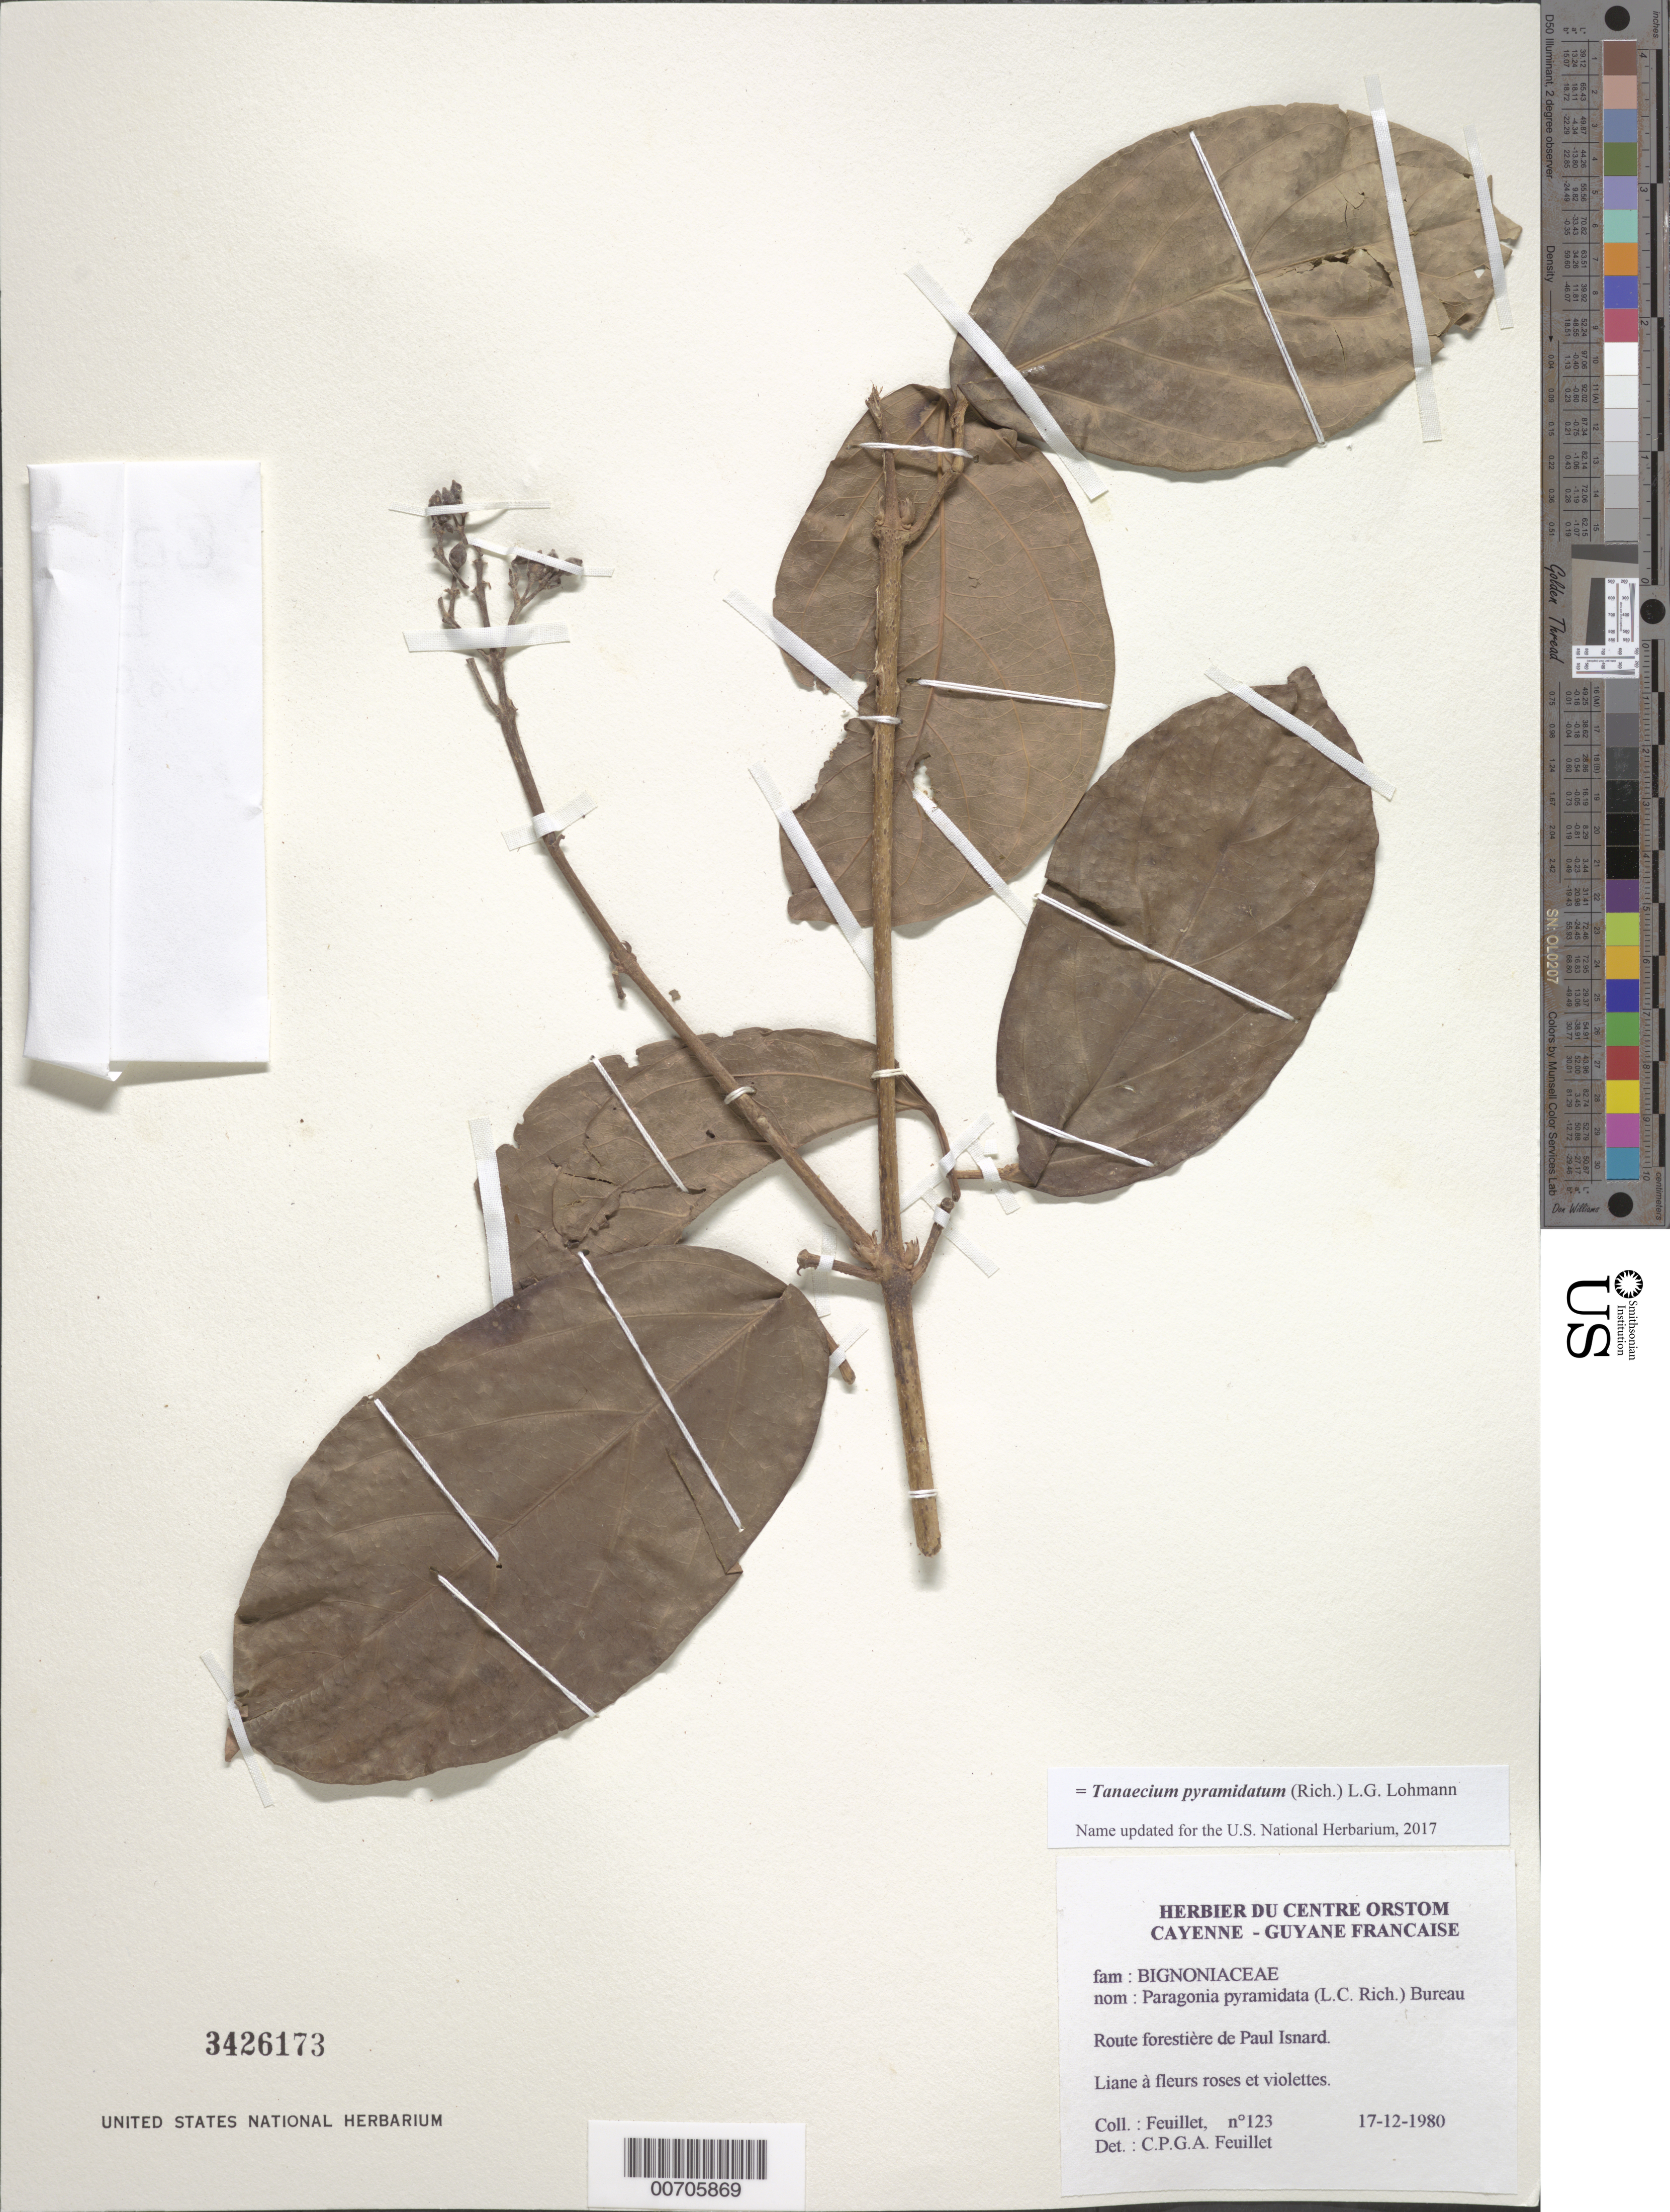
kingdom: Plantae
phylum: Tracheophyta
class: Magnoliopsida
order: Lamiales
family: Bignoniaceae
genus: Tanaecium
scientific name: Tanaecium pyramidatum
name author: (Rich.) L.G. Lohmann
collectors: C. Feuillet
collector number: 123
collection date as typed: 17-Dec-80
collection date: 1980-12-17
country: French Guiana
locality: Route de Paul Isnard, route forestière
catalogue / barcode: US 3426173